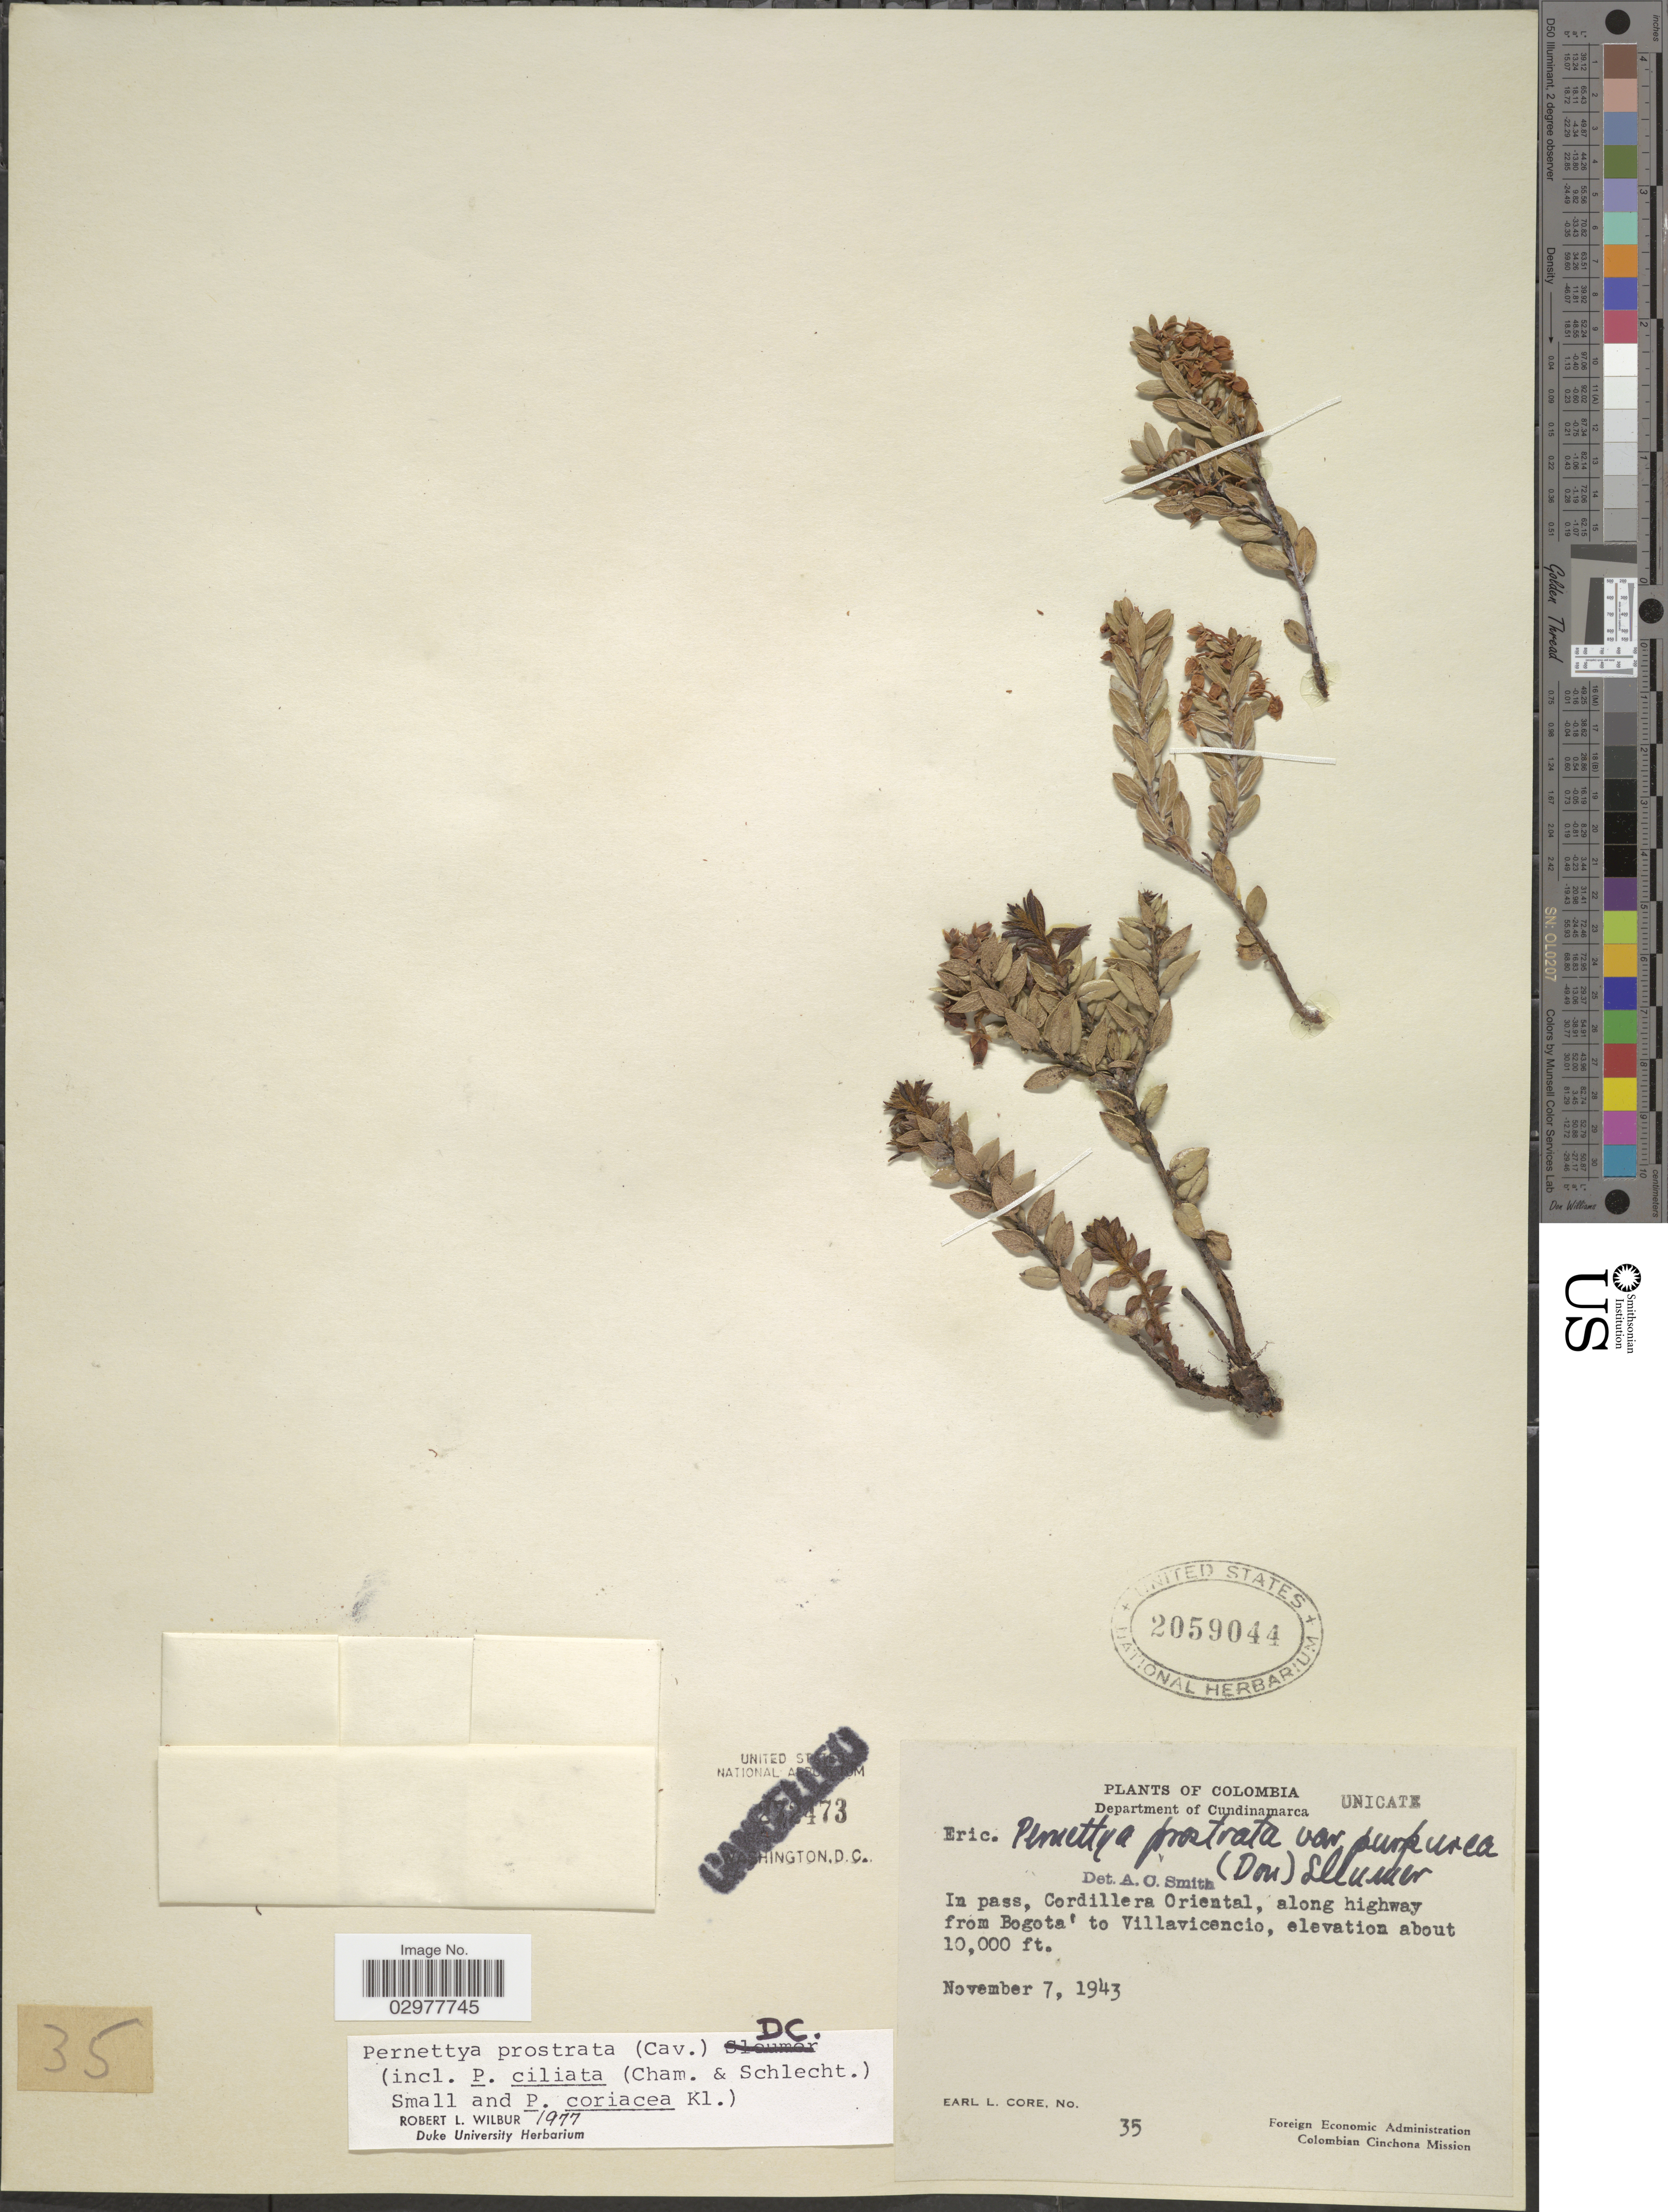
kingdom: Plantae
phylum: Tracheophyta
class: Magnoliopsida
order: Ericales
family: Ericaceae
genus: Pernettya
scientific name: Pernettya prostrata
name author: (Cav.) DC.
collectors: E. Core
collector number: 35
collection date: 1943-11-07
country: Colombia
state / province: Cundinamarca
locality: Department of Cundinamarca, In pass, Cordillerea Oriental, along highway from Bogota' to Villavicencio.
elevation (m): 3048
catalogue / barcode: US 2059044